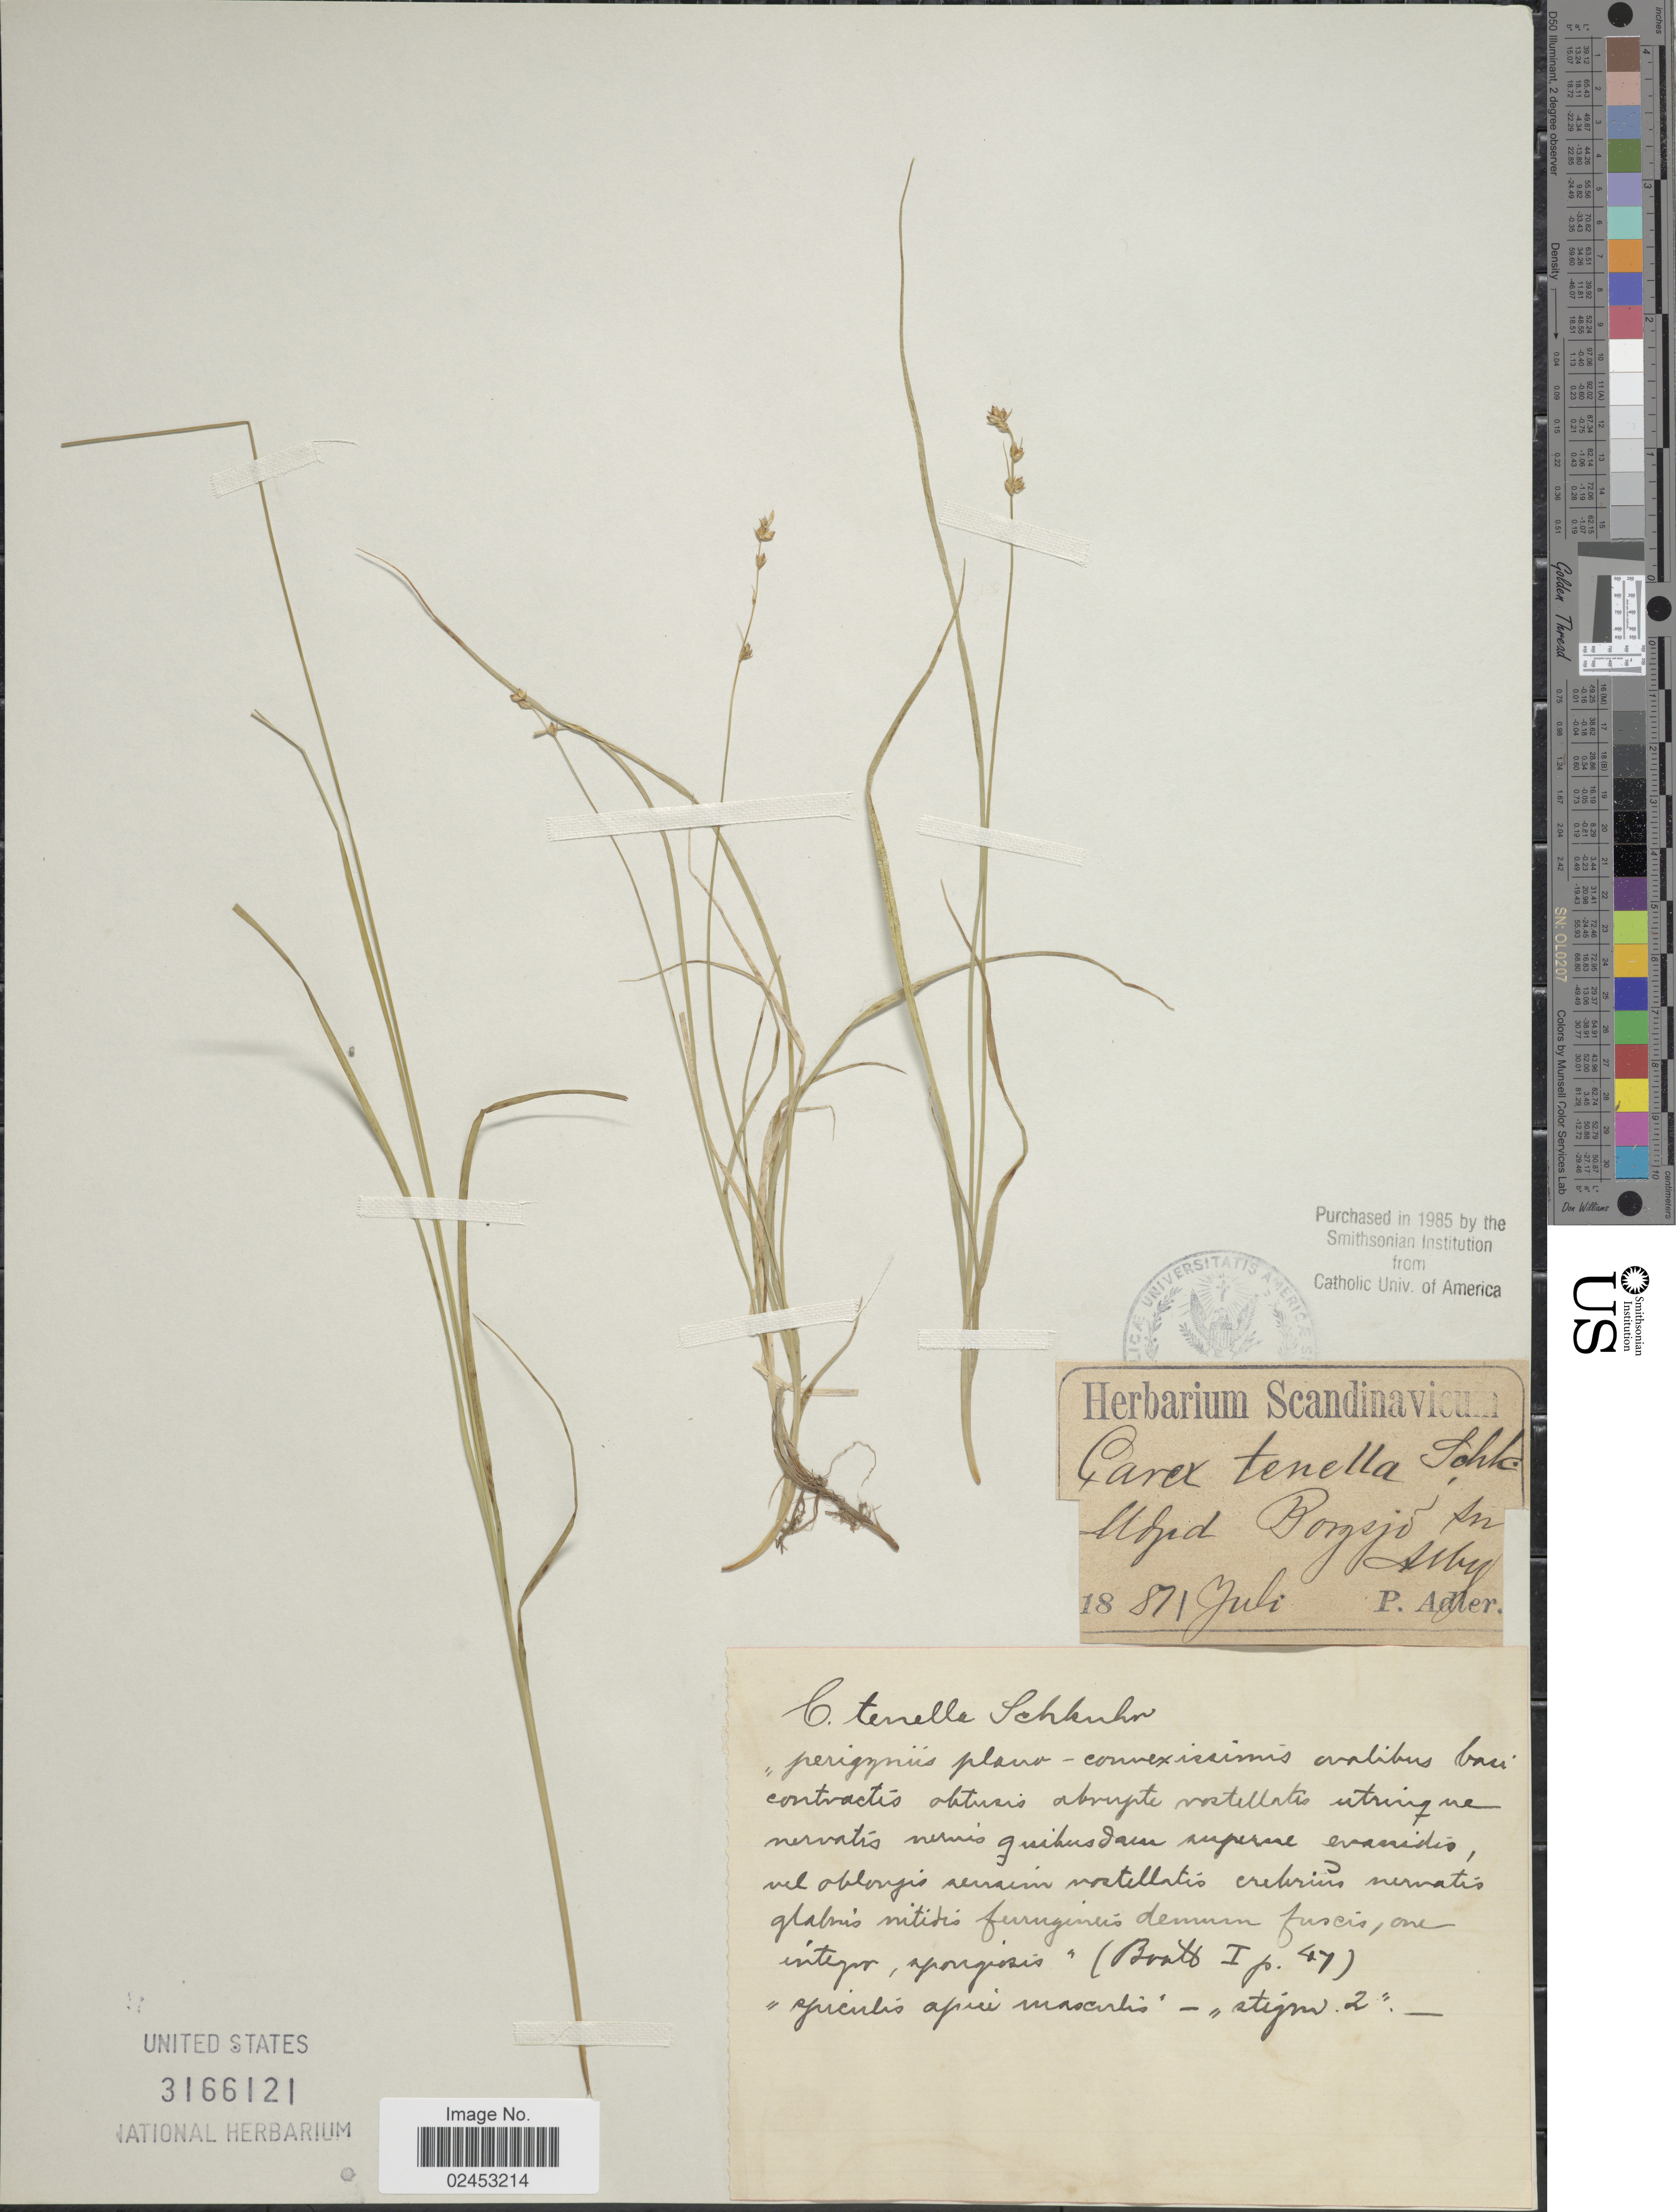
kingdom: Plantae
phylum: Tracheophyta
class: Liliopsida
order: Poales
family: Cyperaceae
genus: Carex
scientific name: Carex disperma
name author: Dewey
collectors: P. Adler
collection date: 1881-07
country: Sweden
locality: Udpd Borgsjo sn Asby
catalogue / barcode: US 3166121